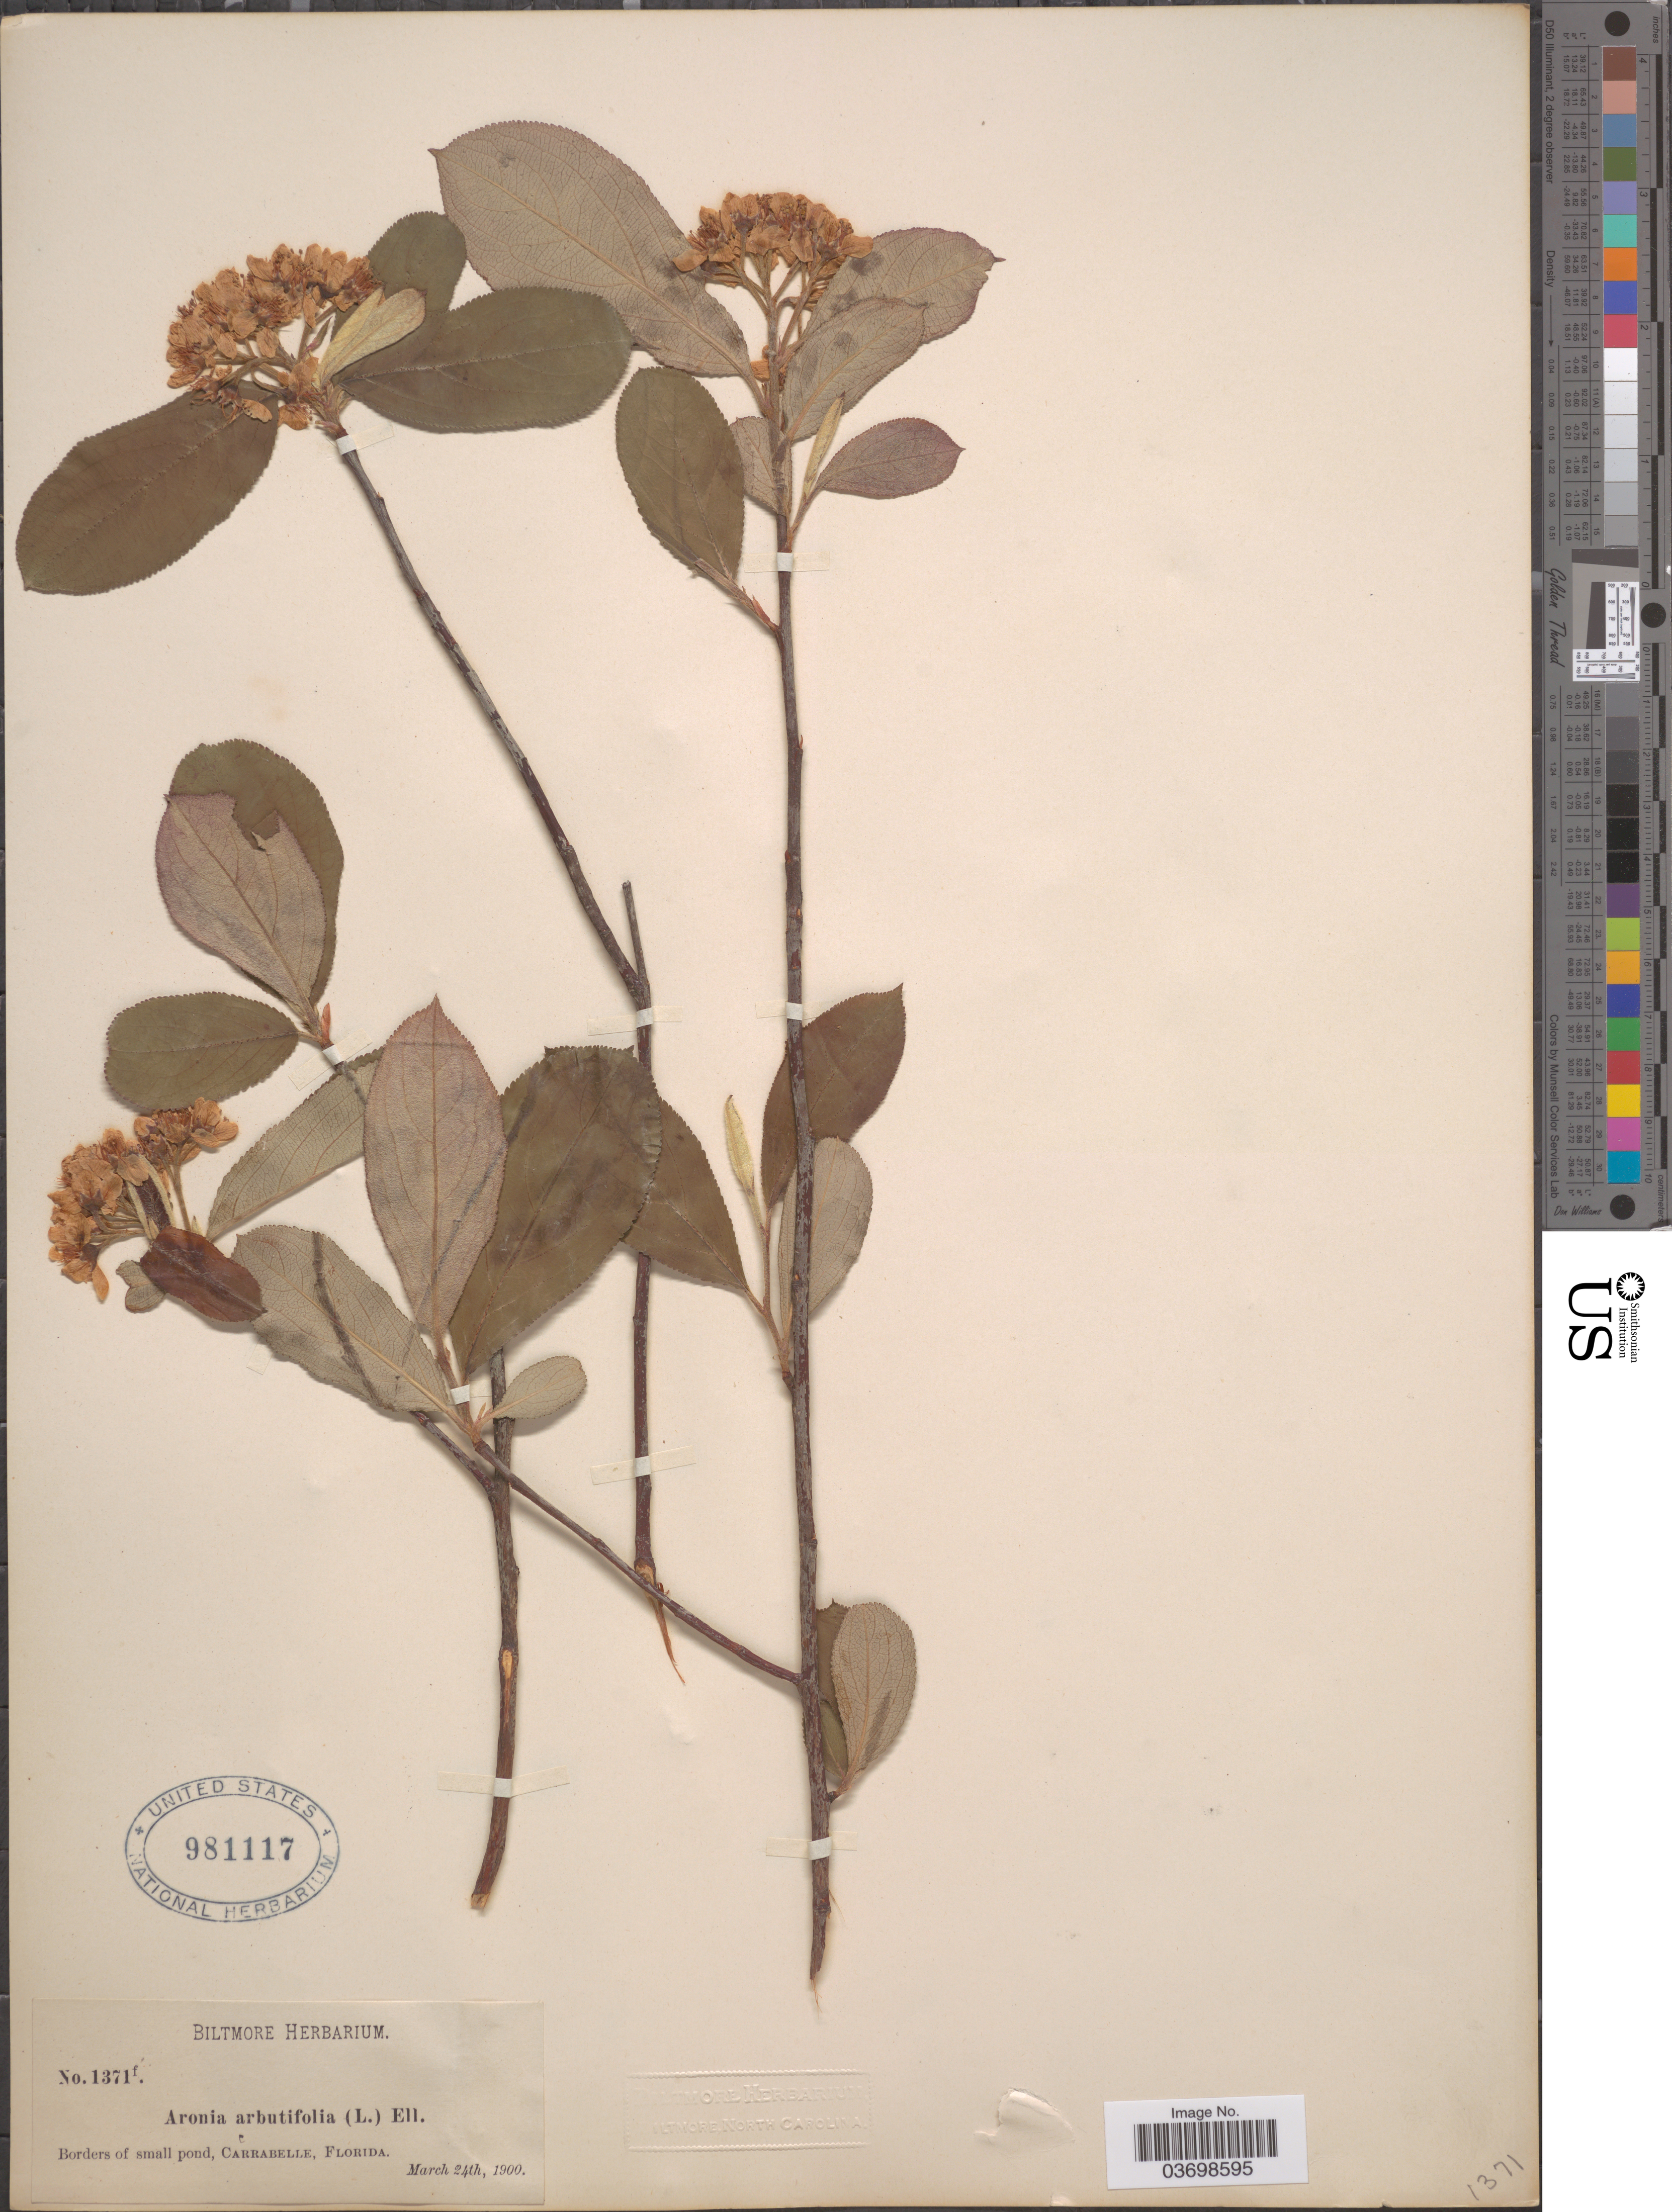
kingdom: Plantae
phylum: Tracheophyta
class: Magnoliopsida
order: Rosales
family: Rosaceae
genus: Aronia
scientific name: Aronia arbutifolia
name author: (L.) Pers.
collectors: ex herb. Biltmore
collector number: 1371f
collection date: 1900-03-24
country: United States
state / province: Florida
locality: Borders of small pond, Carrabelle.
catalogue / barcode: US 981117